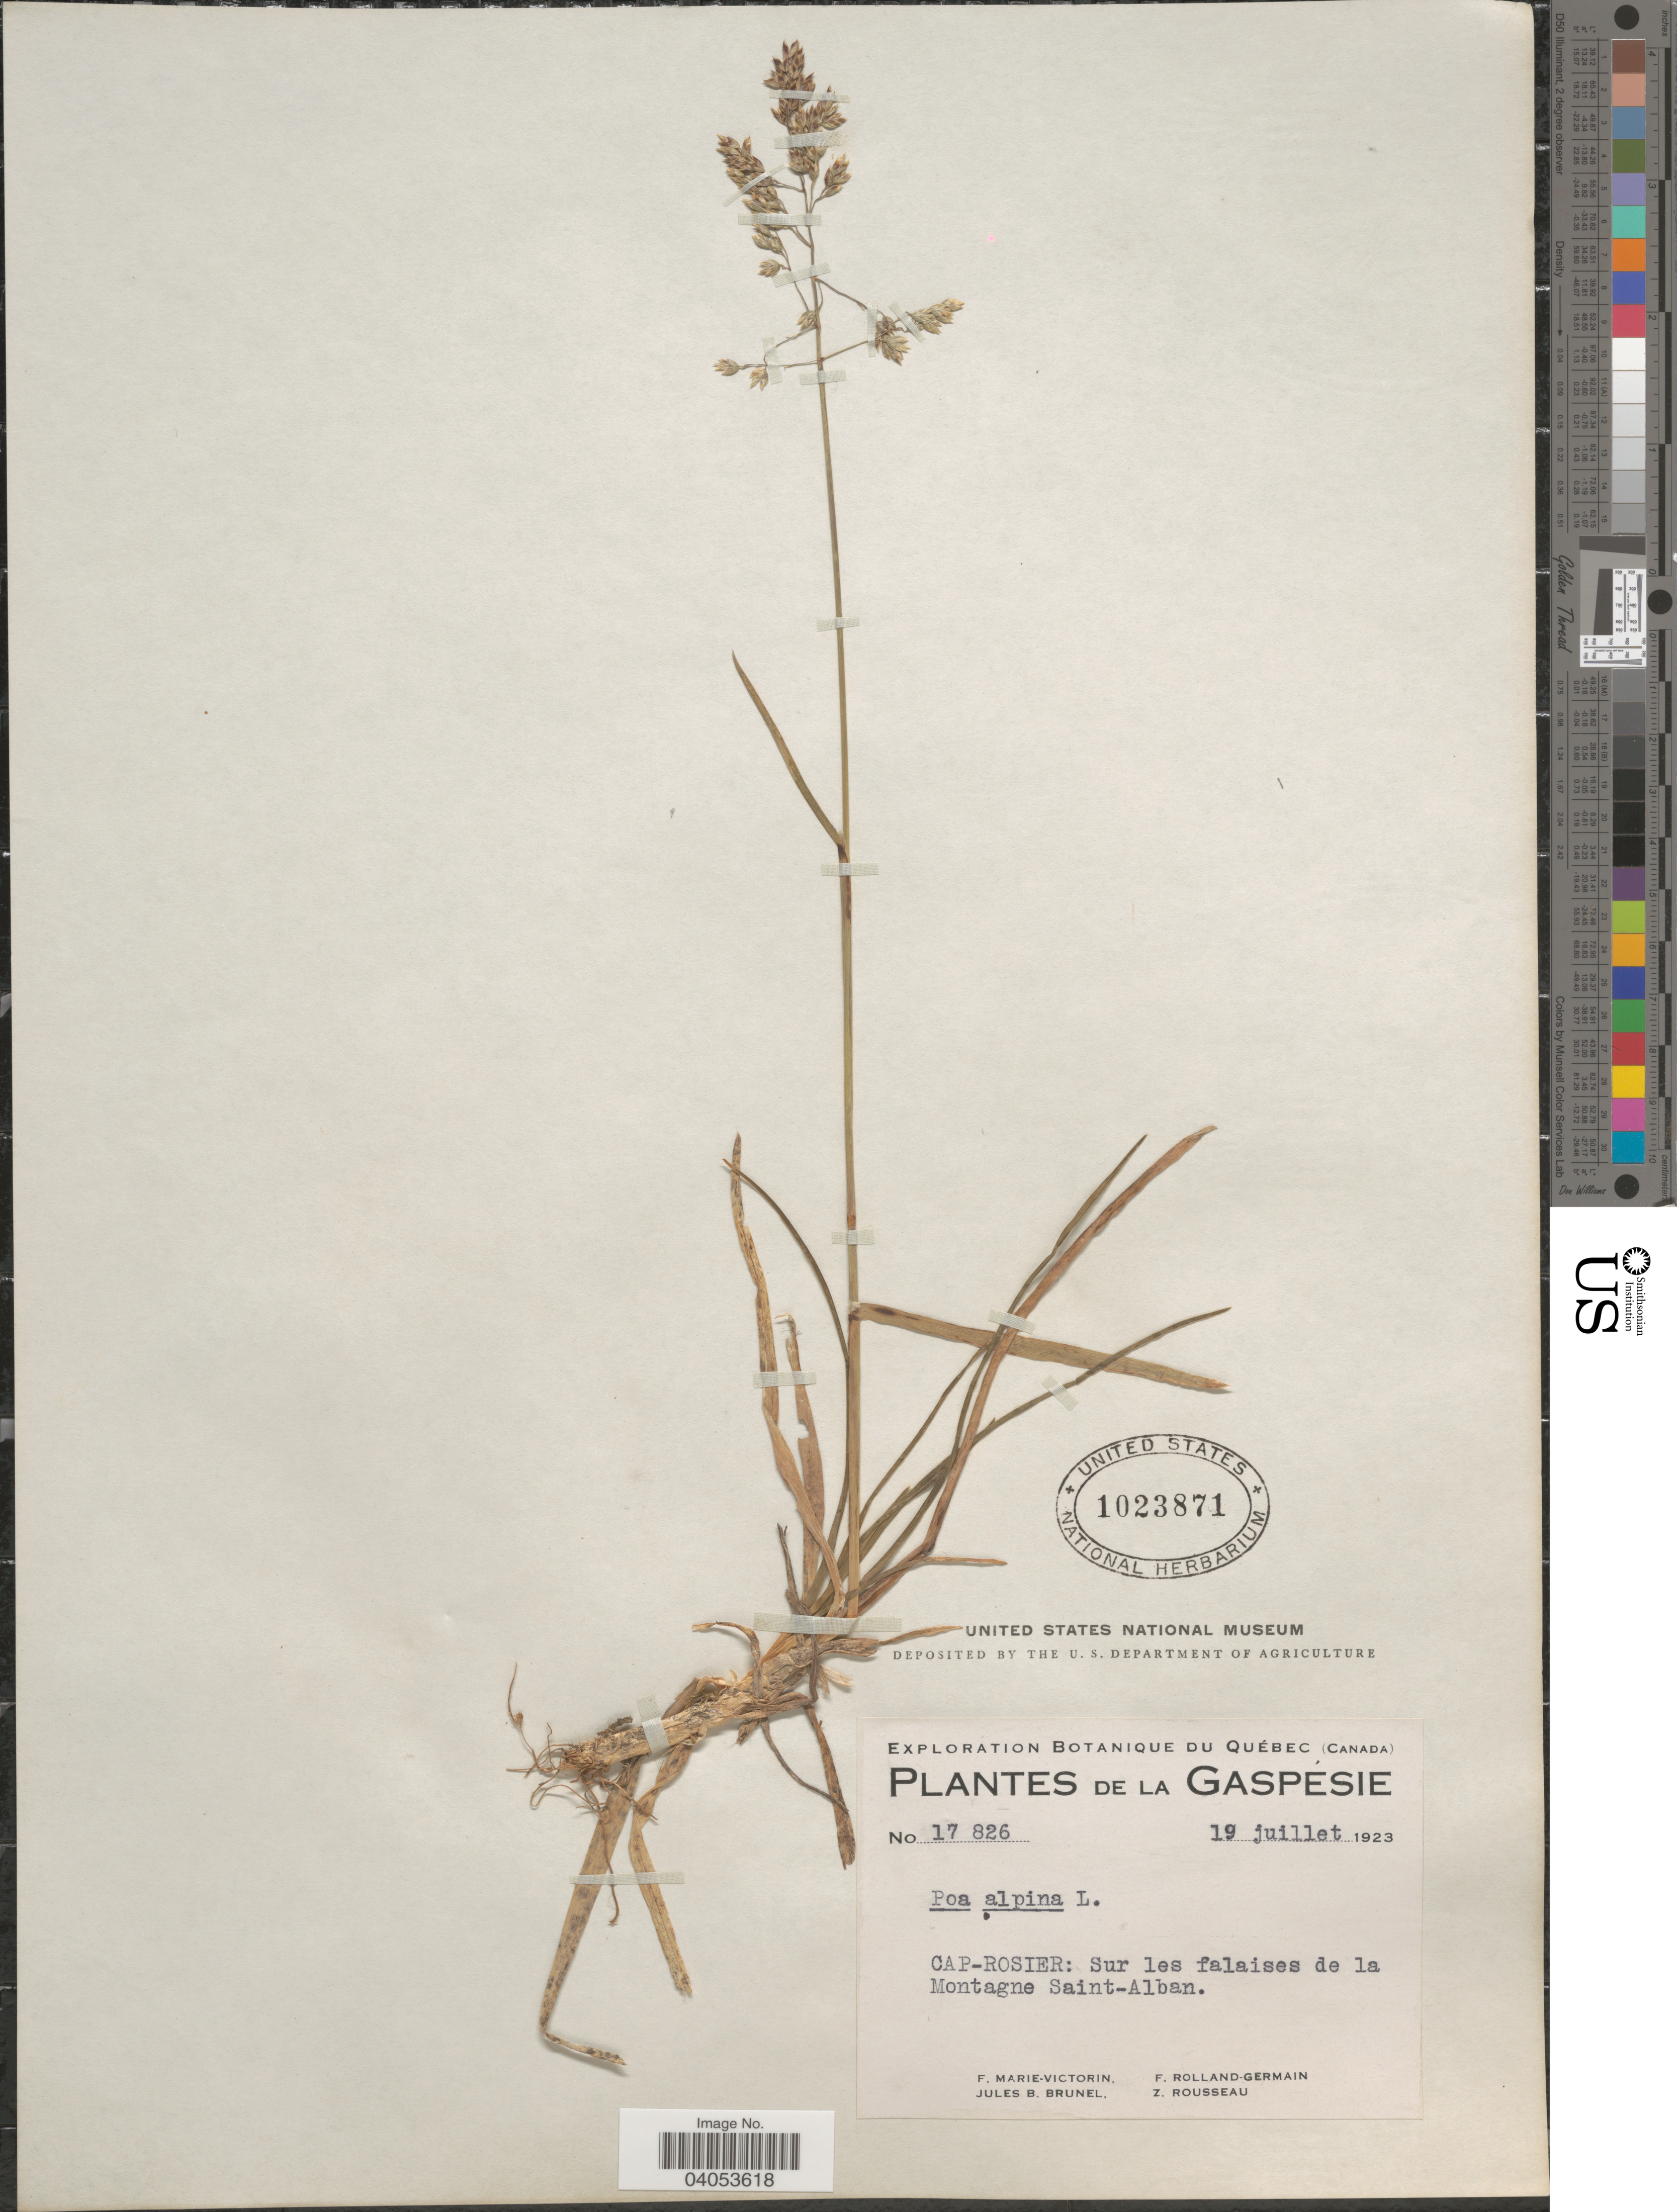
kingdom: Plantae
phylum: Tracheophyta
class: Liliopsida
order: Poales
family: Poaceae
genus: Poa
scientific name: Poa alpina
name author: L.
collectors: F. Marie-Victorin, Rolland-Germain, J. Brunel & Z. Rousseau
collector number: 17826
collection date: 1923-07-19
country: Canada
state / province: Quebec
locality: La Gaspésie. Cap-Rosier: Sur les falaises de la Montagne Saint-Alban.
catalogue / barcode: US 1023871